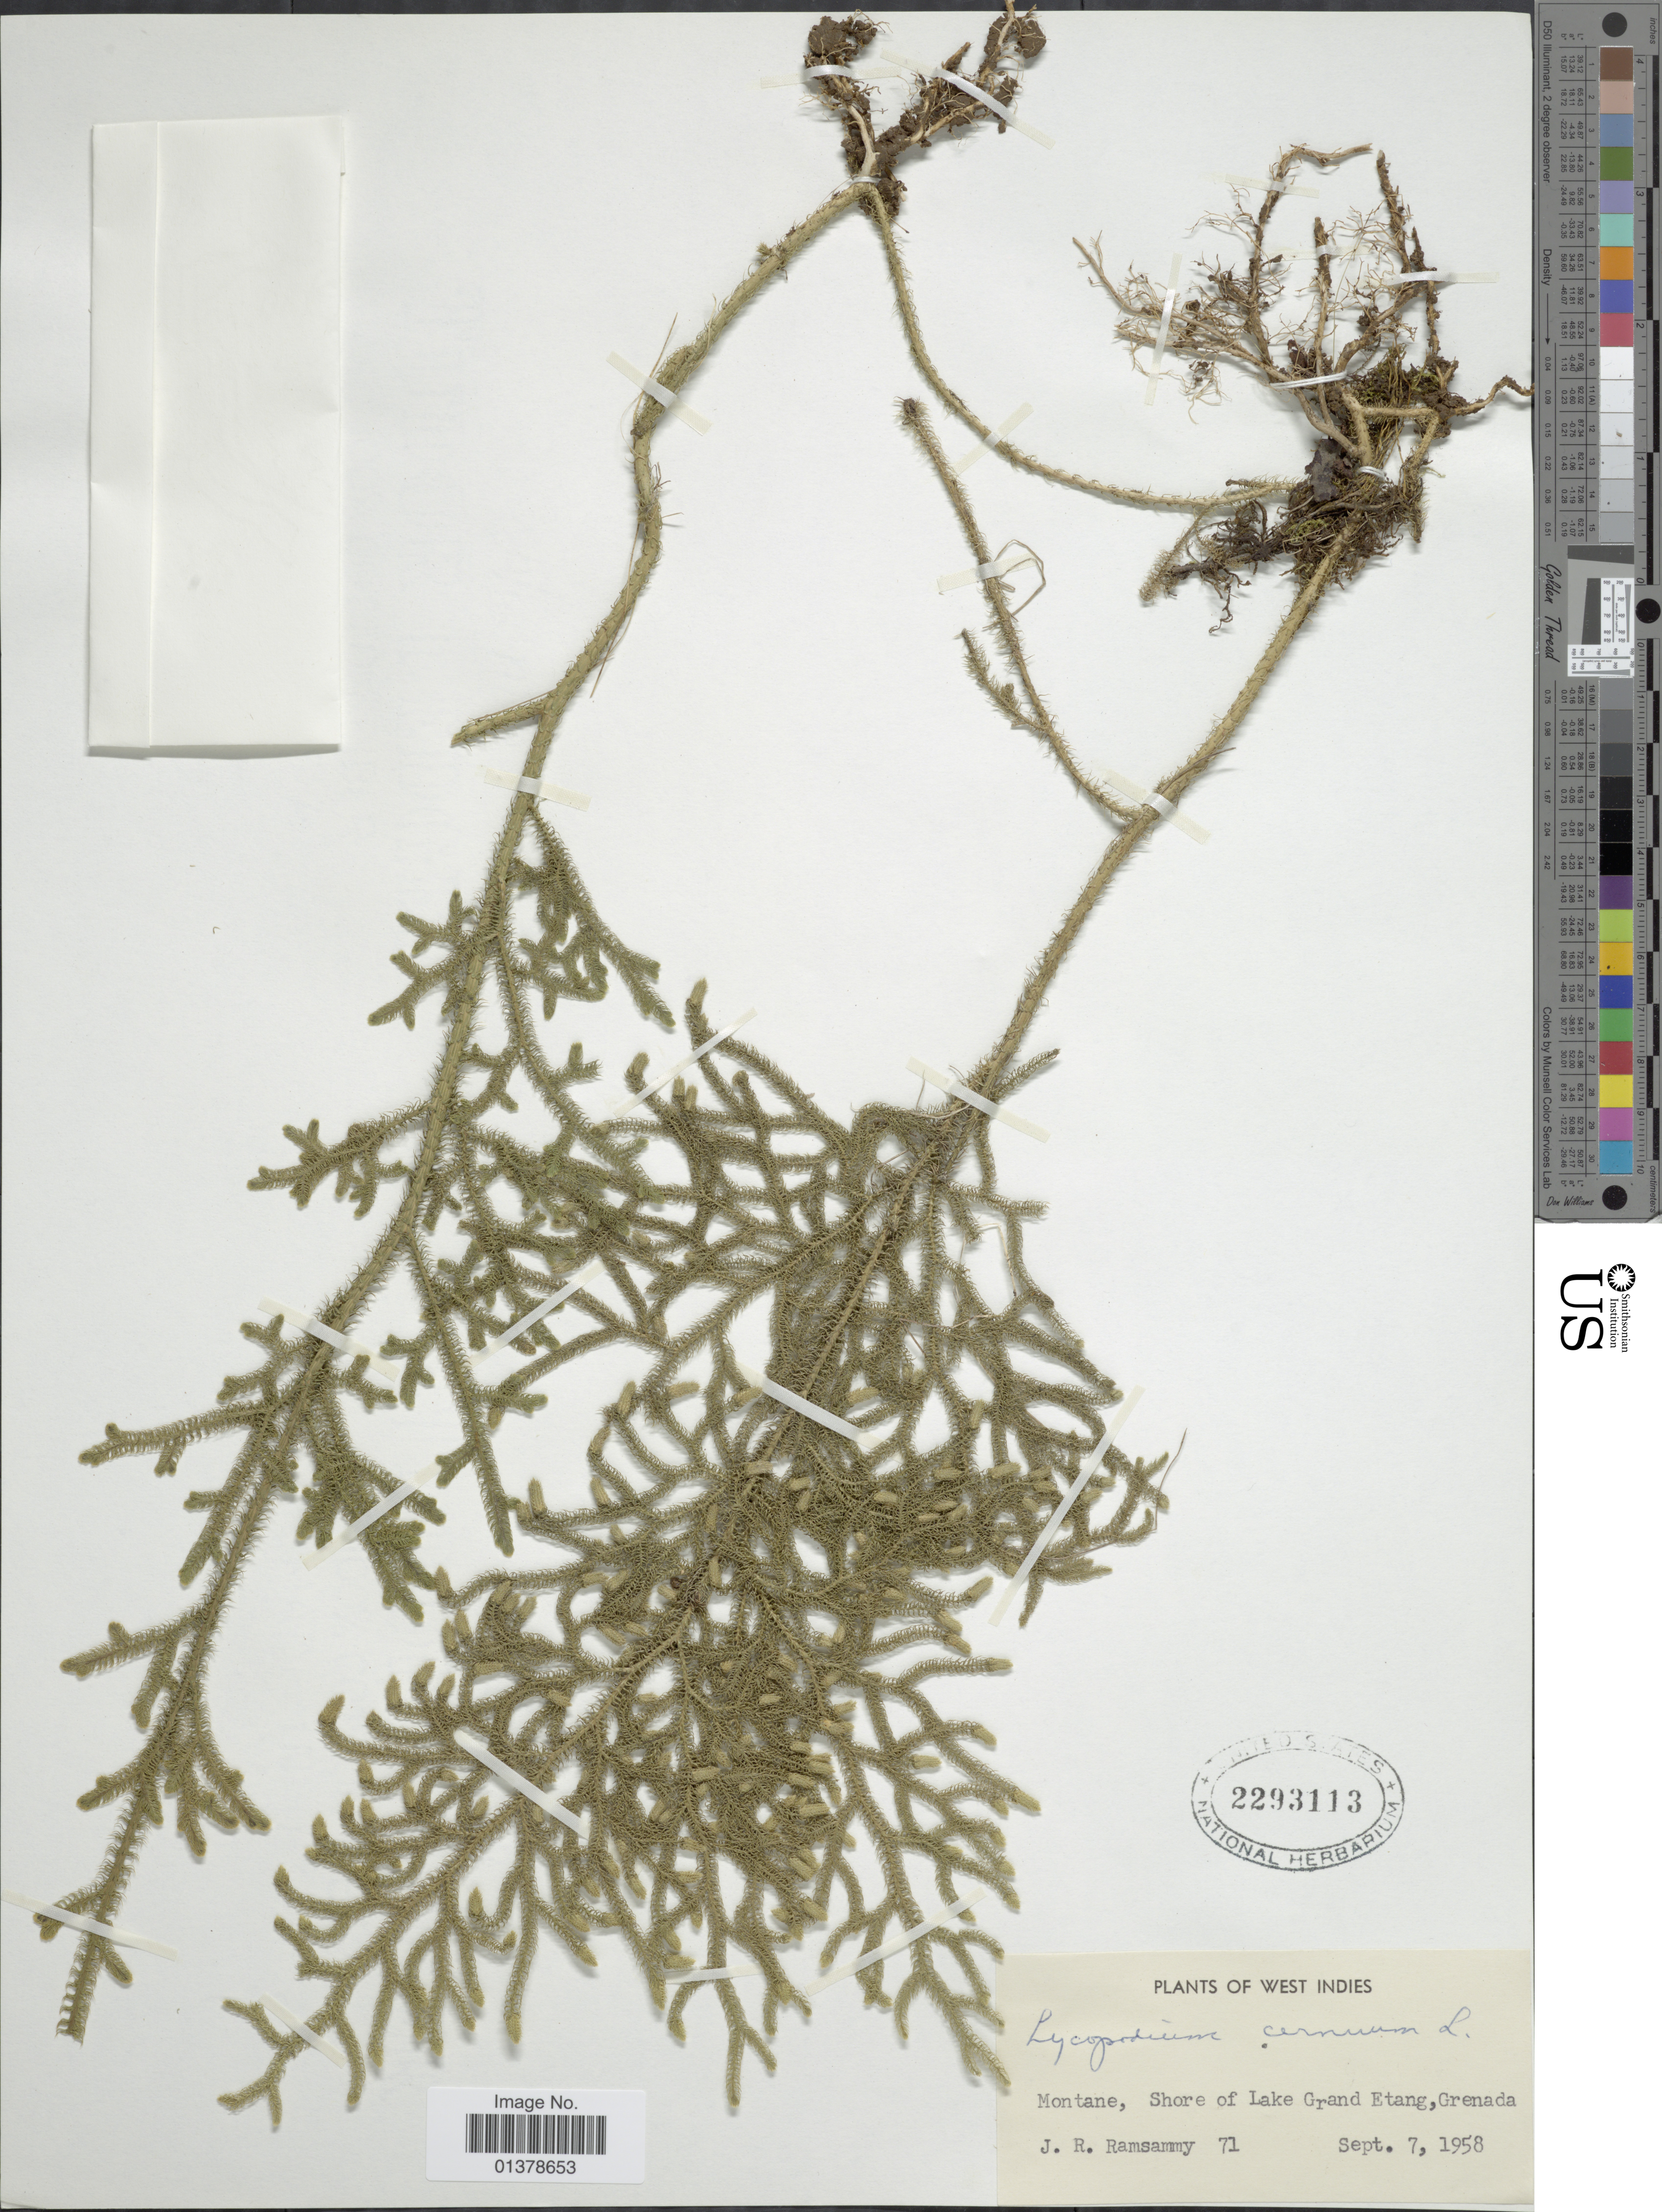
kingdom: Plantae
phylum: Tracheophyta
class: Lycopodiopsida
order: Lycopodiales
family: Lycopodiaceae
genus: Palhinhaea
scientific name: Palhinhaea cernua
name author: (L.) Vasc. & Franco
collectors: J. Ramsammy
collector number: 71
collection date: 1958-09-07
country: Grenada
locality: Montane, shore of Lake Grand Etang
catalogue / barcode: US 2293113